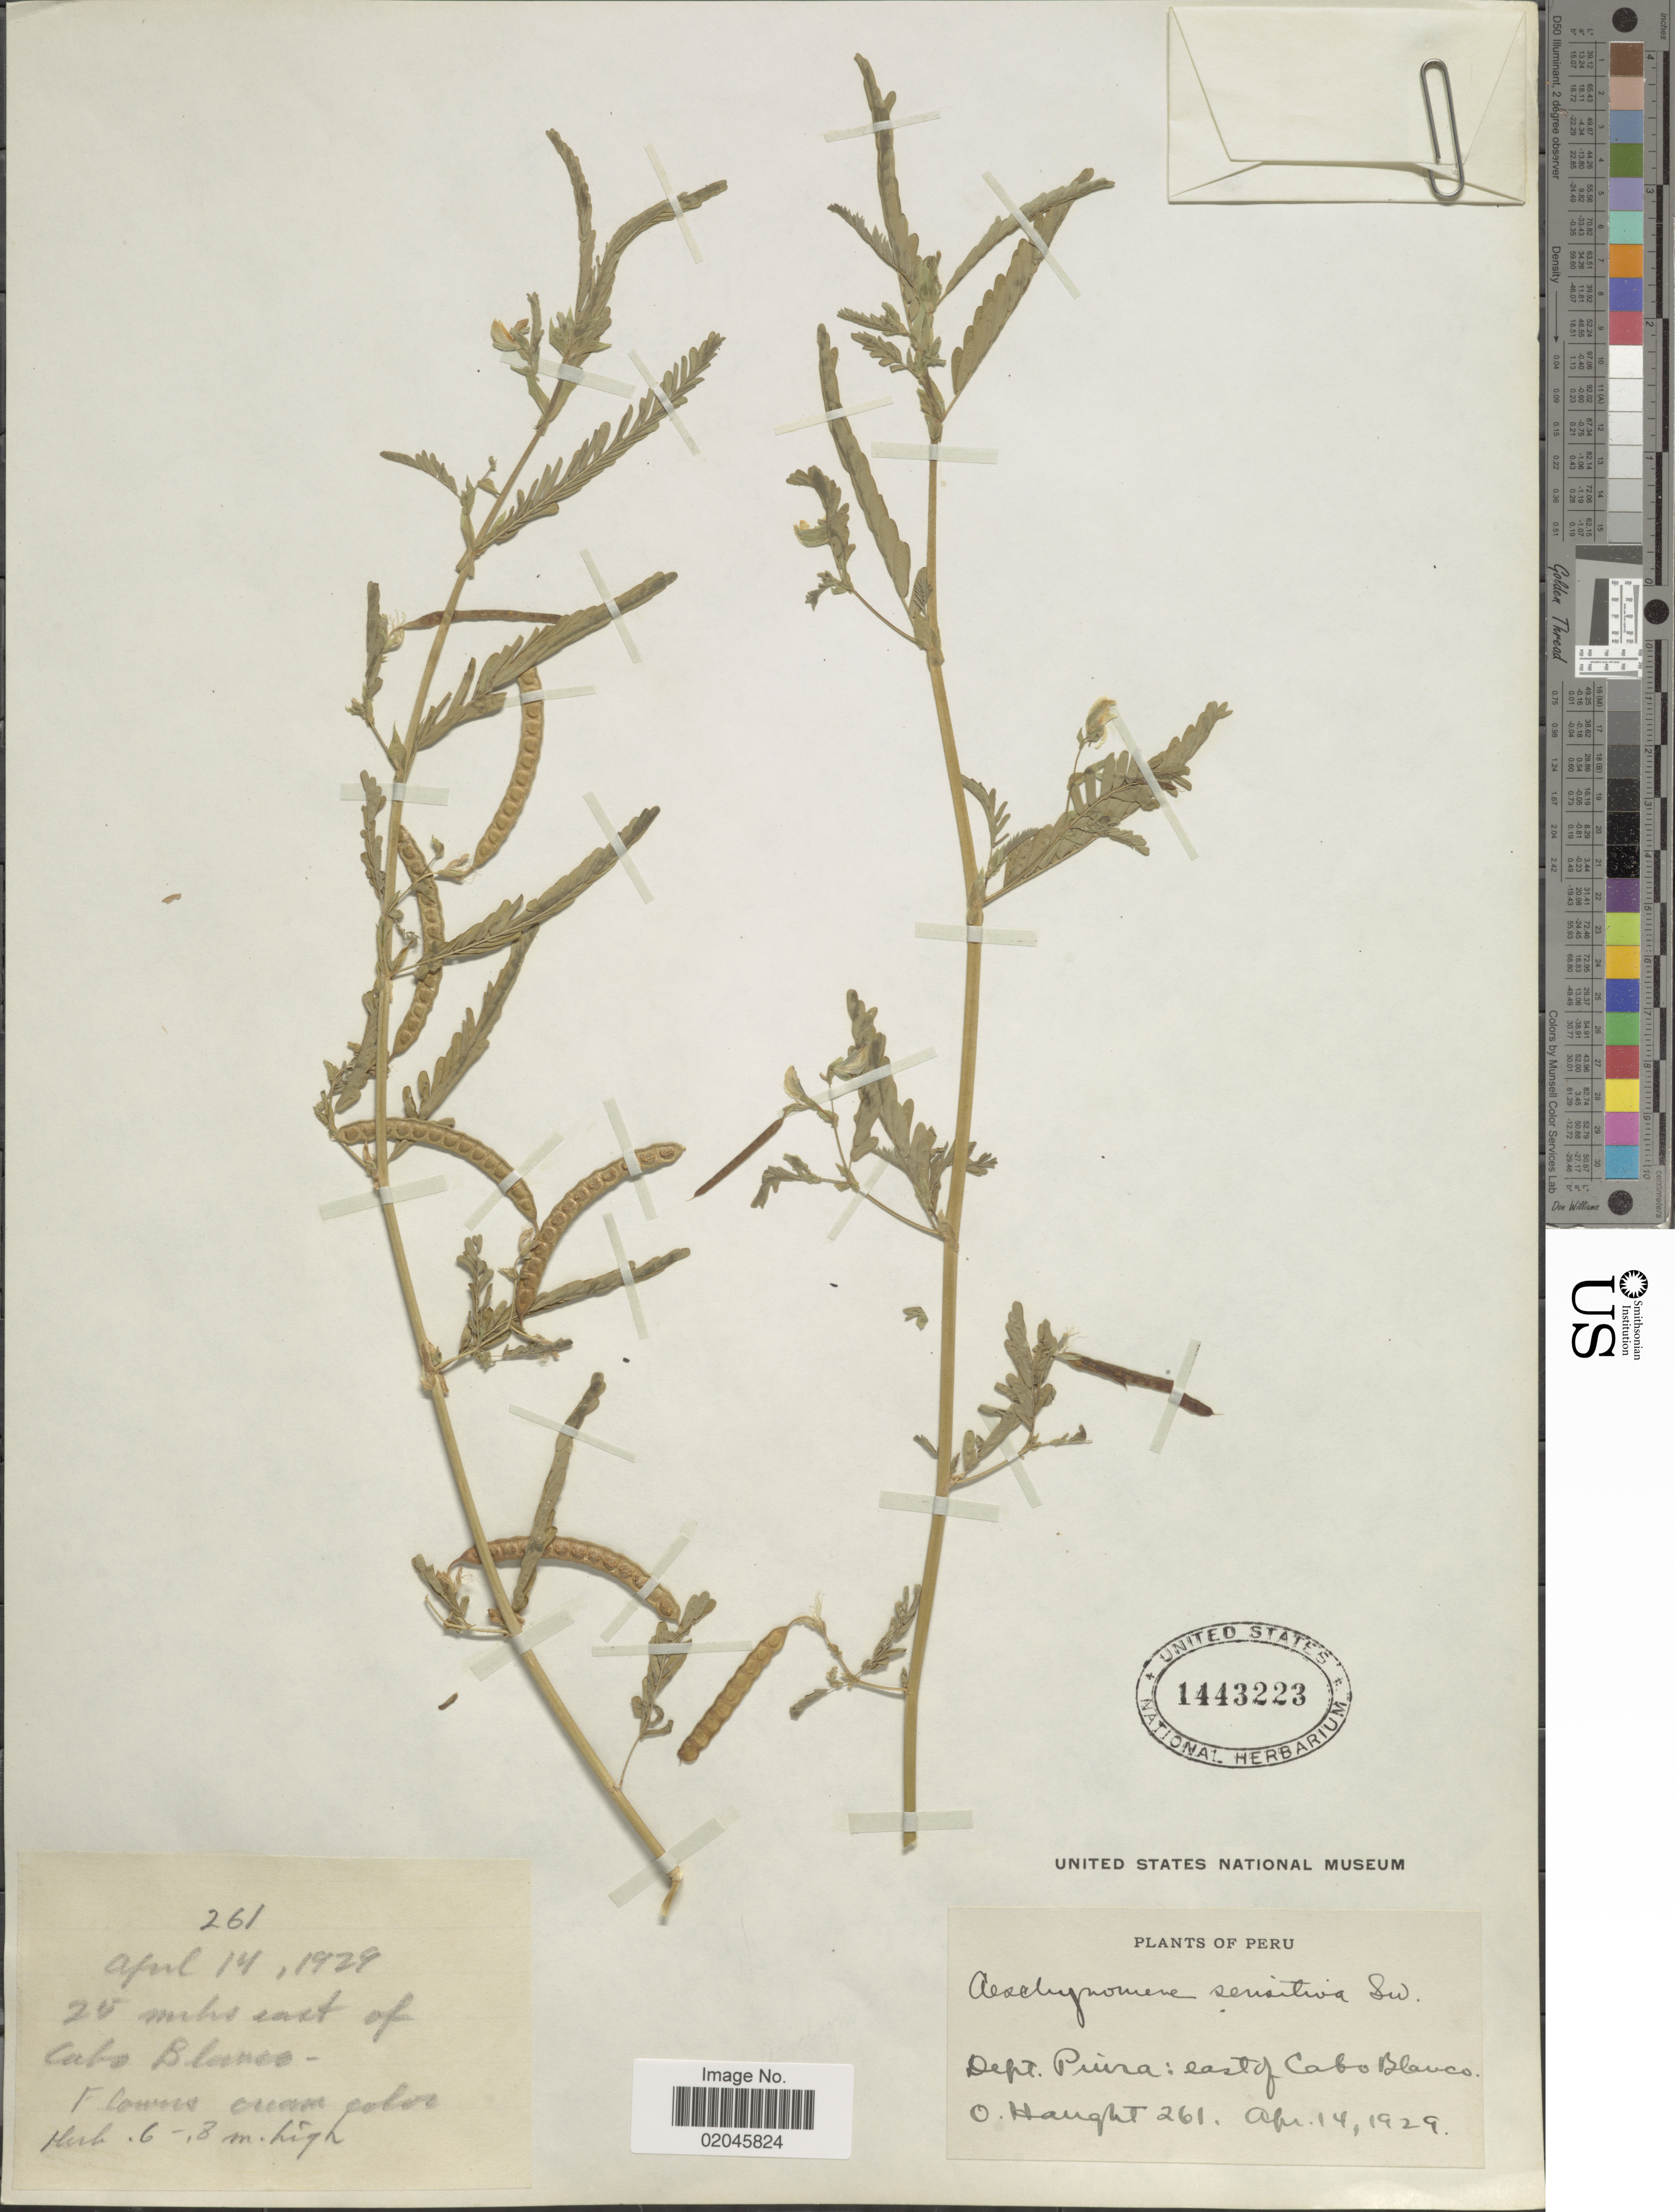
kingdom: Plantae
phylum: Tracheophyta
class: Magnoliopsida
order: Fabales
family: Fabaceae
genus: Aeschynomene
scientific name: Aeschynomene pluriarticulata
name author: G. Don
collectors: O. Haught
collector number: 261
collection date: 1929-04-14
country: Peru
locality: Dept. Puira, 25 meters north east of Cabo Blanco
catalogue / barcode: US 1443223